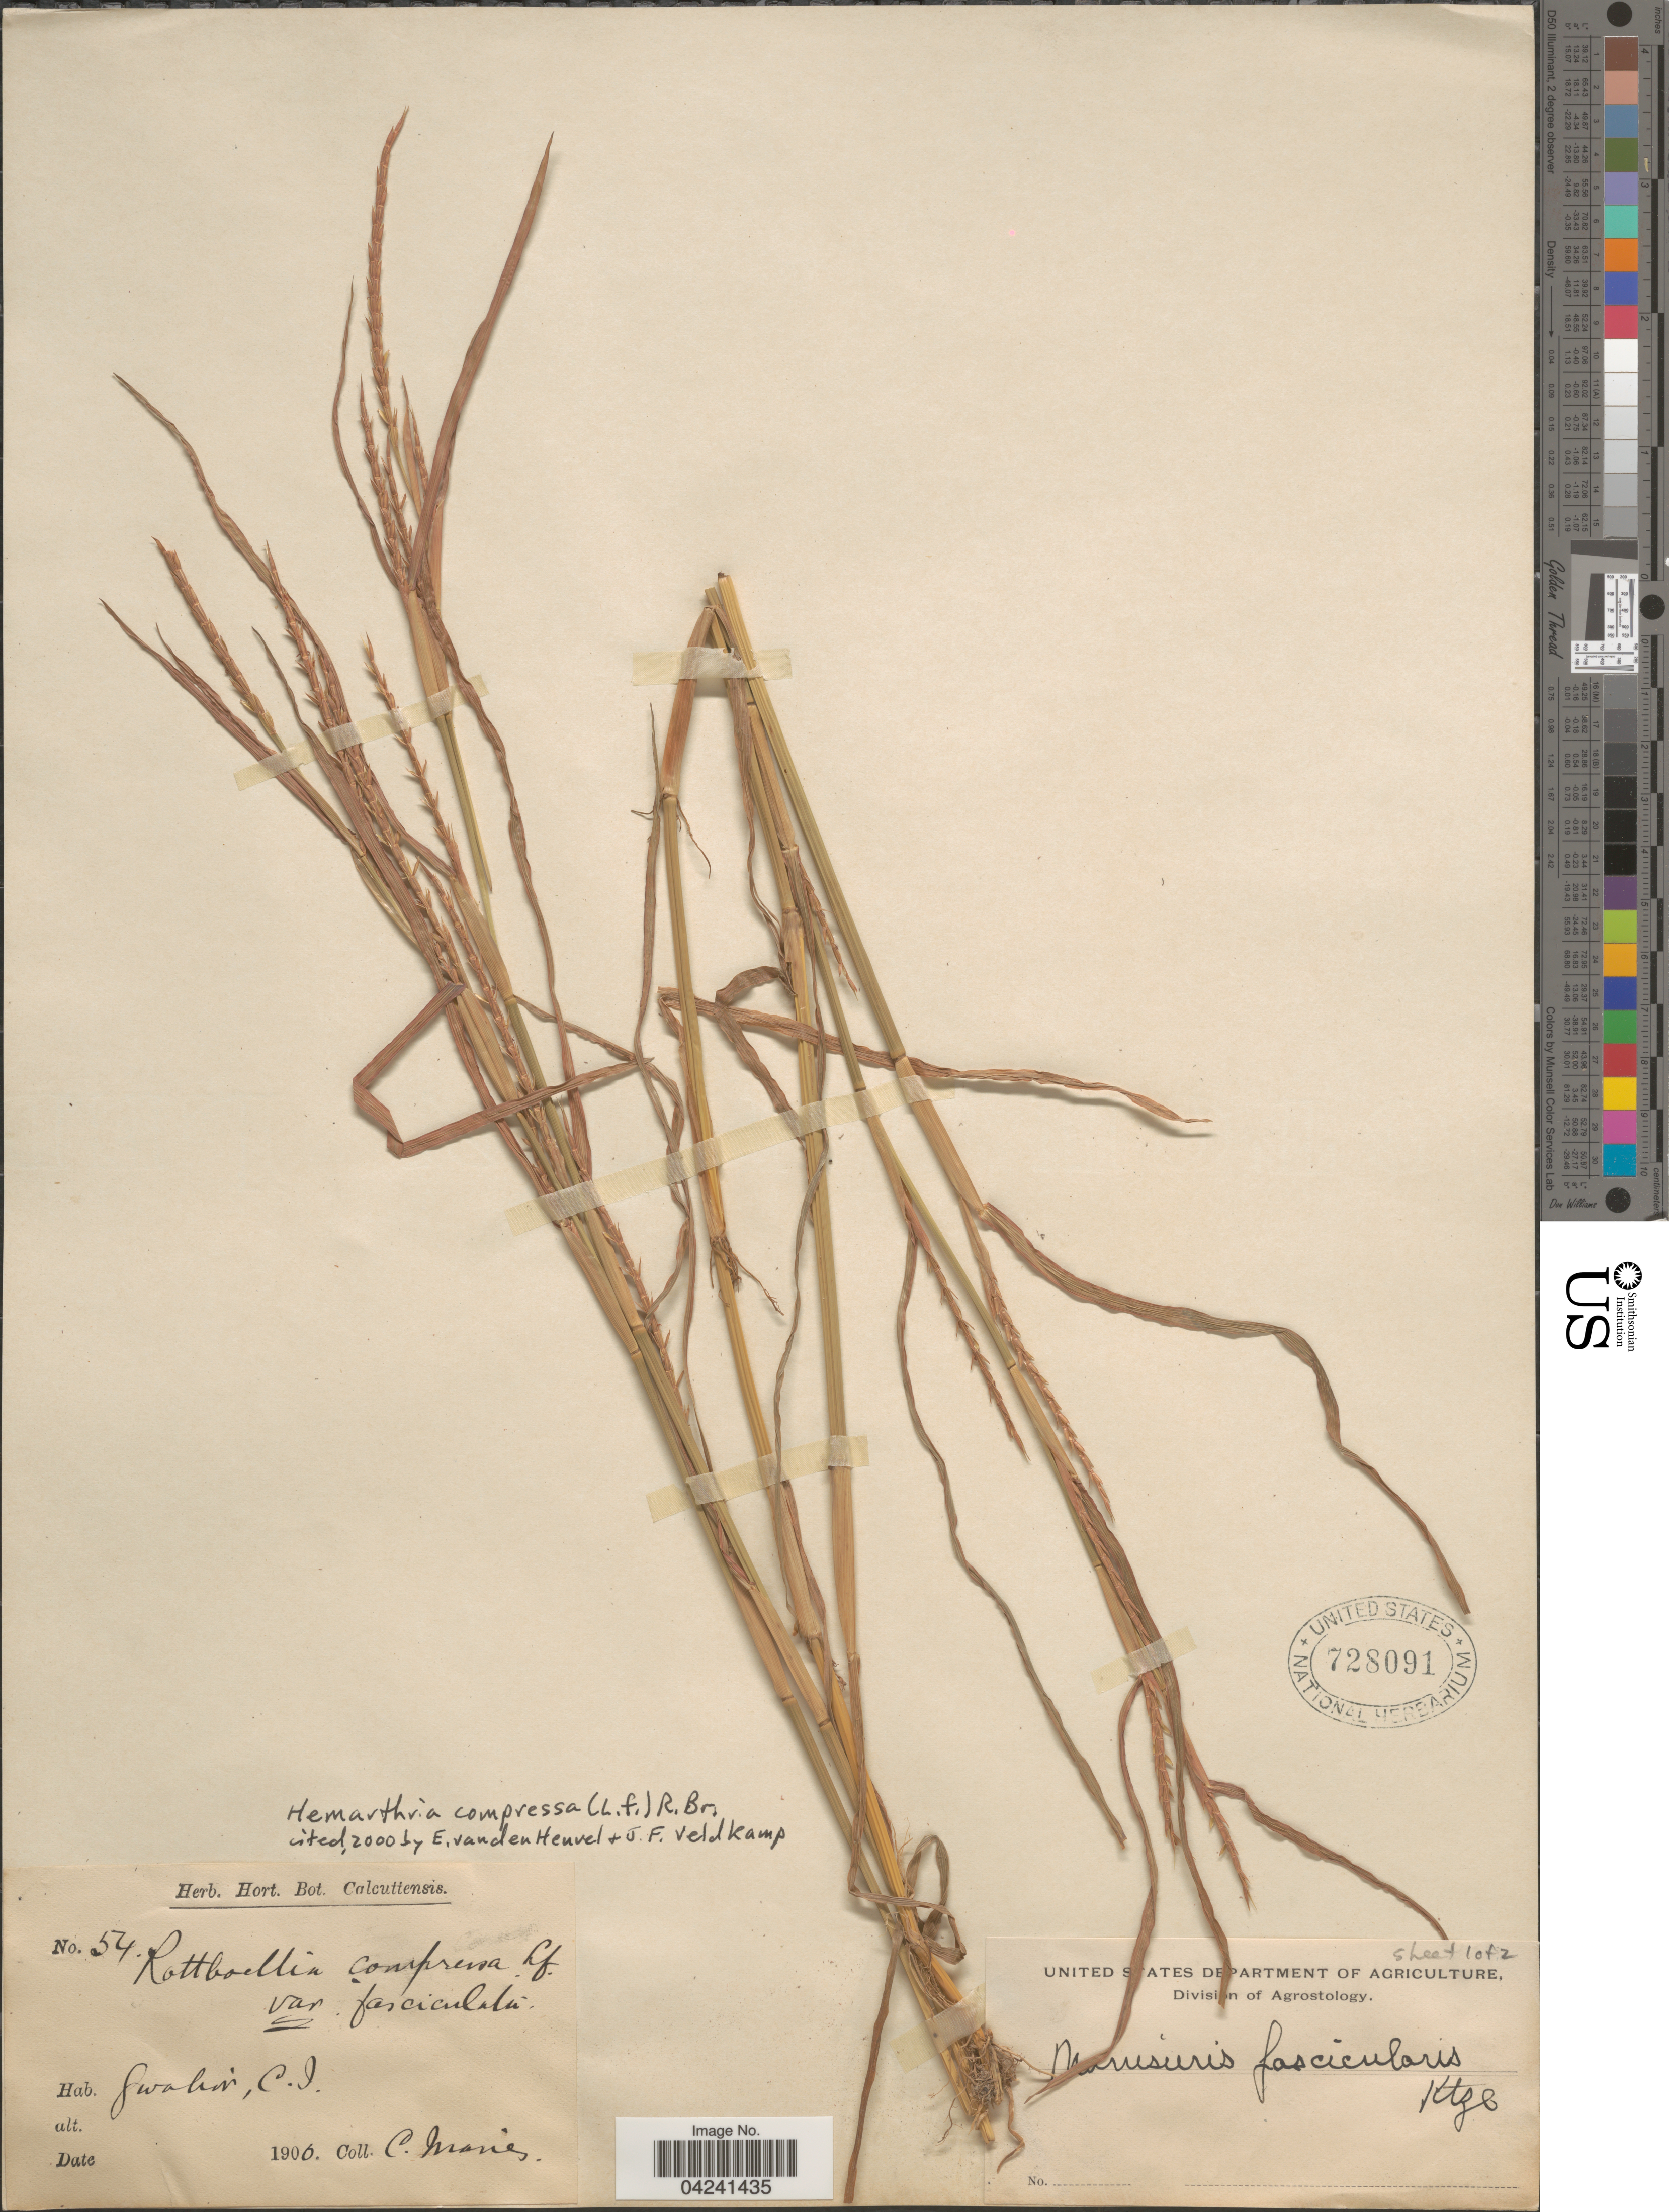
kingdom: Plantae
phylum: Tracheophyta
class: Liliopsida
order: Poales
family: Poaceae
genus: Hemarthria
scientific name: Hemarthria compressa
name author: (L.) R. Br.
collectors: C. Maries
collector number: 54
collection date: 1900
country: India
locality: Gwalior, C. I.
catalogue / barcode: US 728091